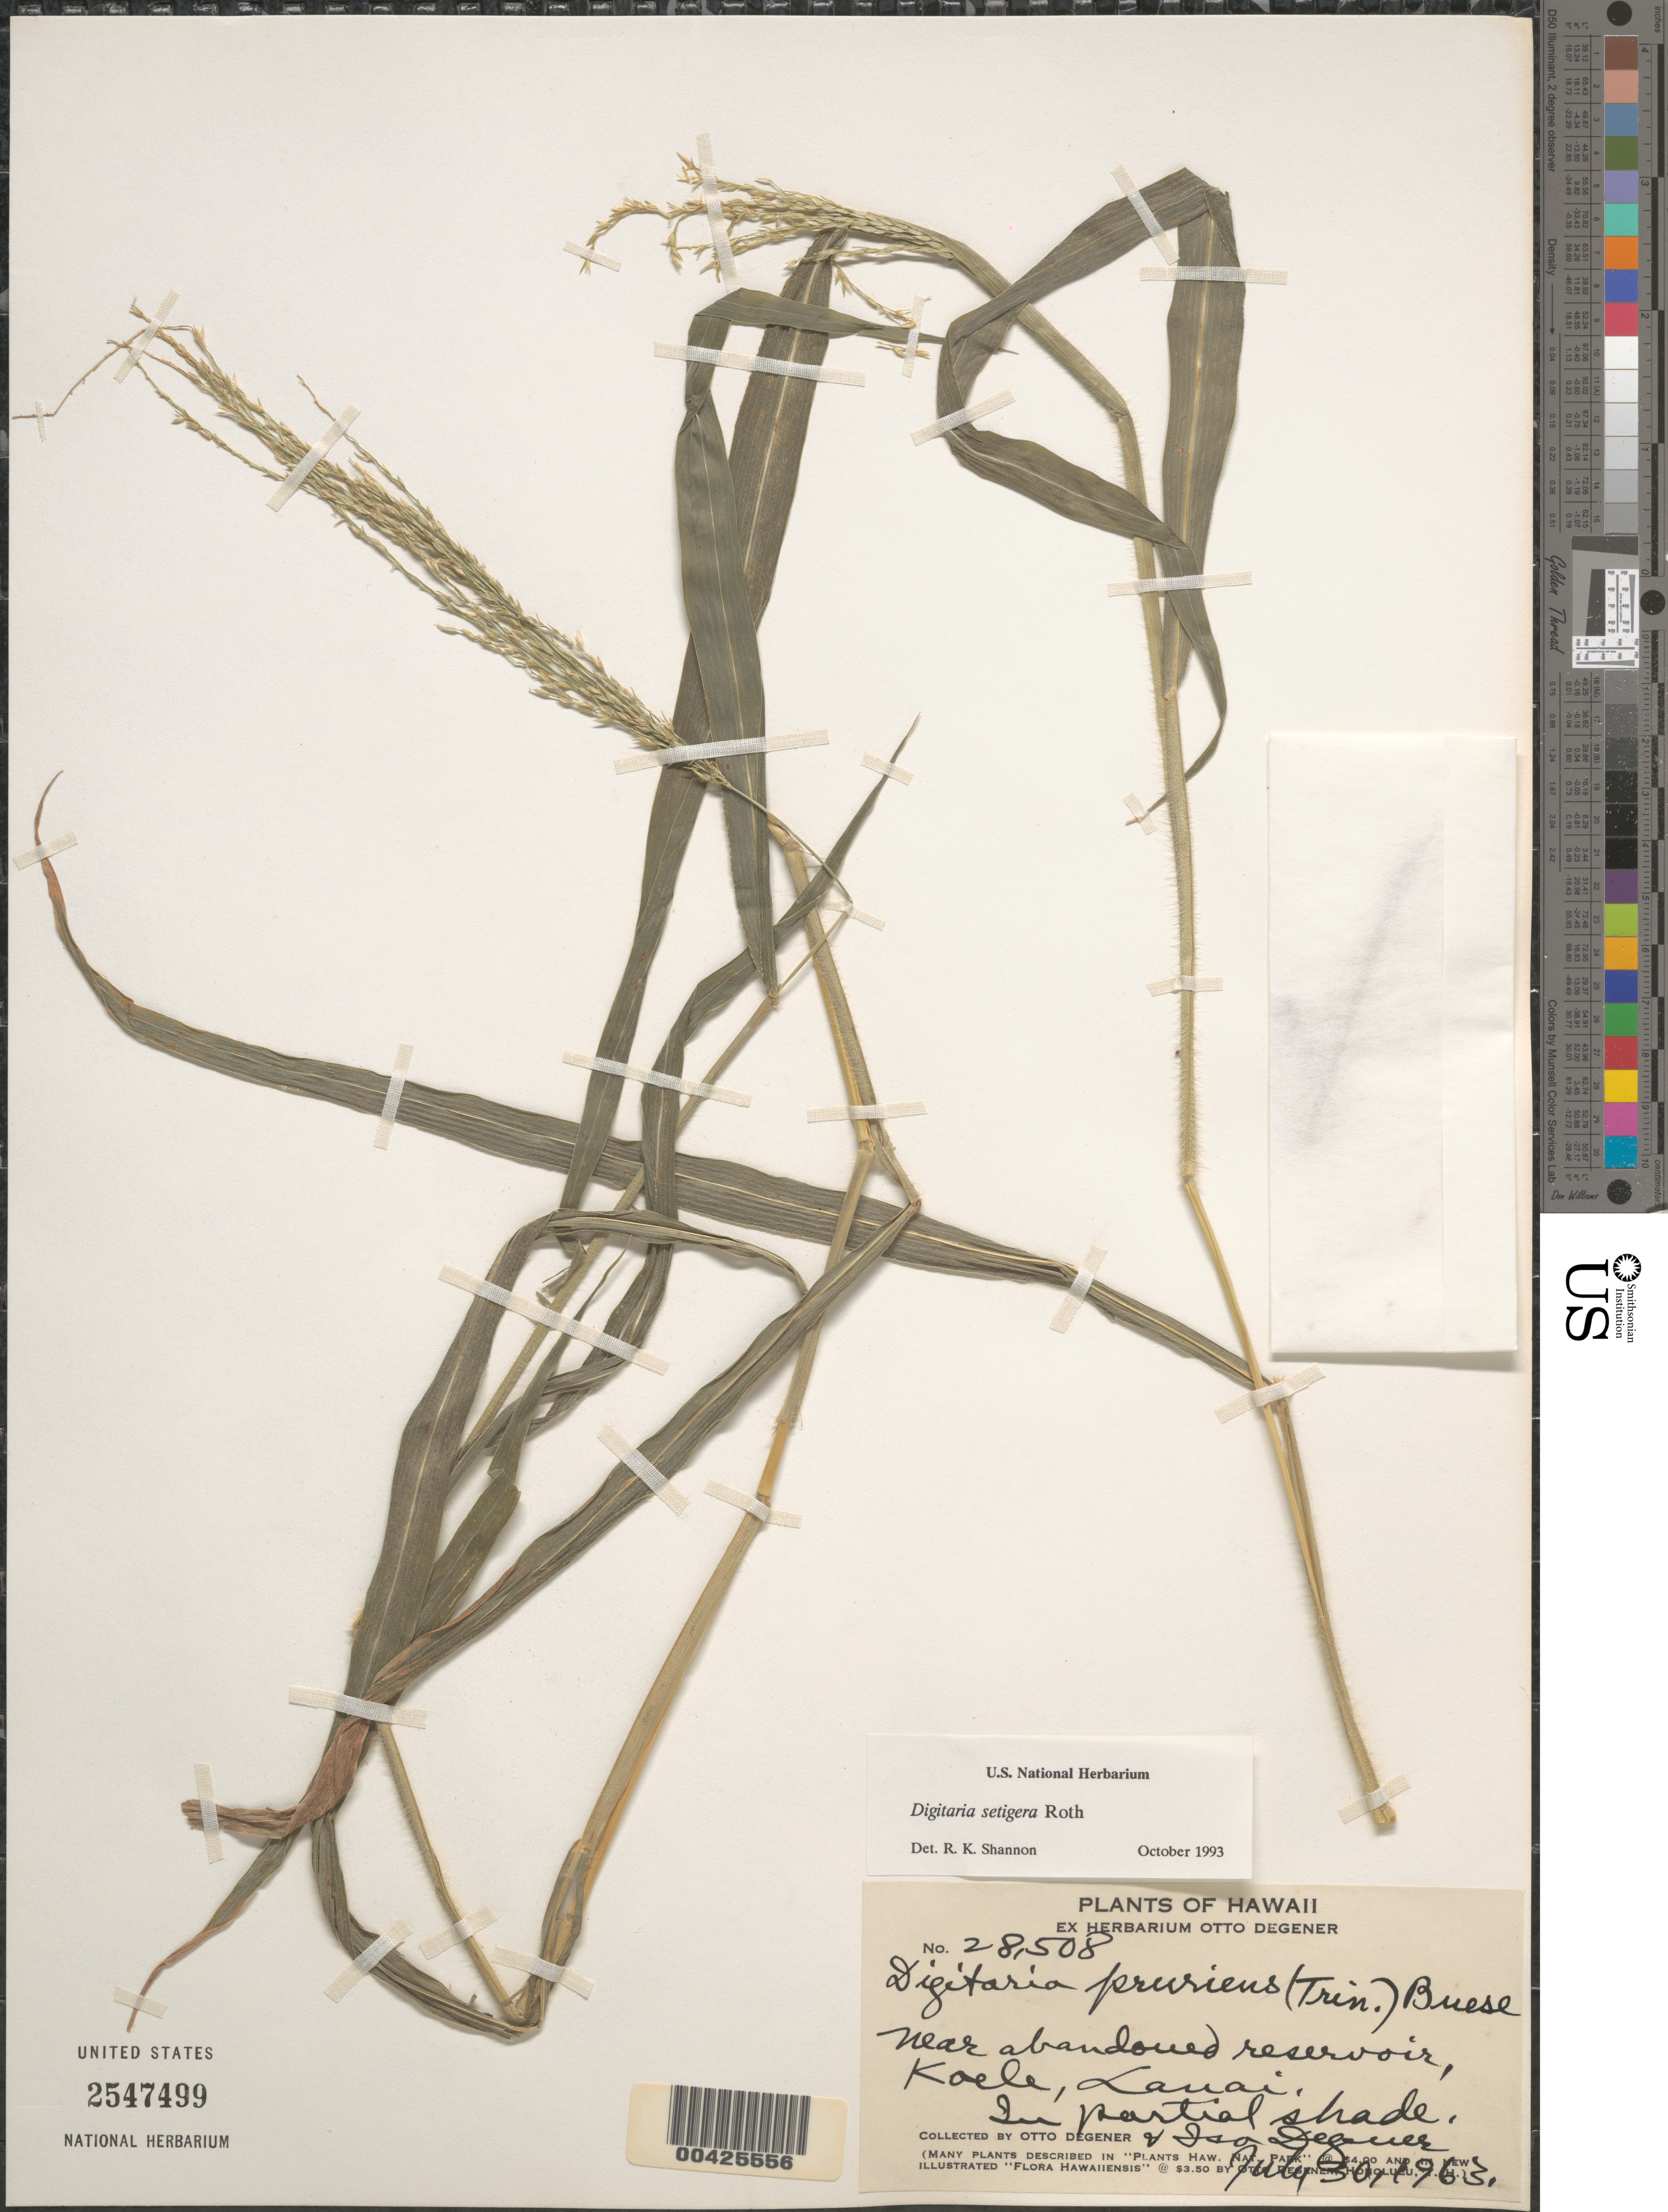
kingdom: Plantae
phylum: Tracheophyta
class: Liliopsida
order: Poales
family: Poaceae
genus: Digitaria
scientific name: Digitaria setigera var. setigera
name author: Roth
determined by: Faccenda, K.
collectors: O. Degener & I. Degener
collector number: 28508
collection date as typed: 30 Jul 1963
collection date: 1963-07-30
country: United States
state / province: Hawaii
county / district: Maui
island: Lana'i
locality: Near abandoned reservoir, Koele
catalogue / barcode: US 2547499